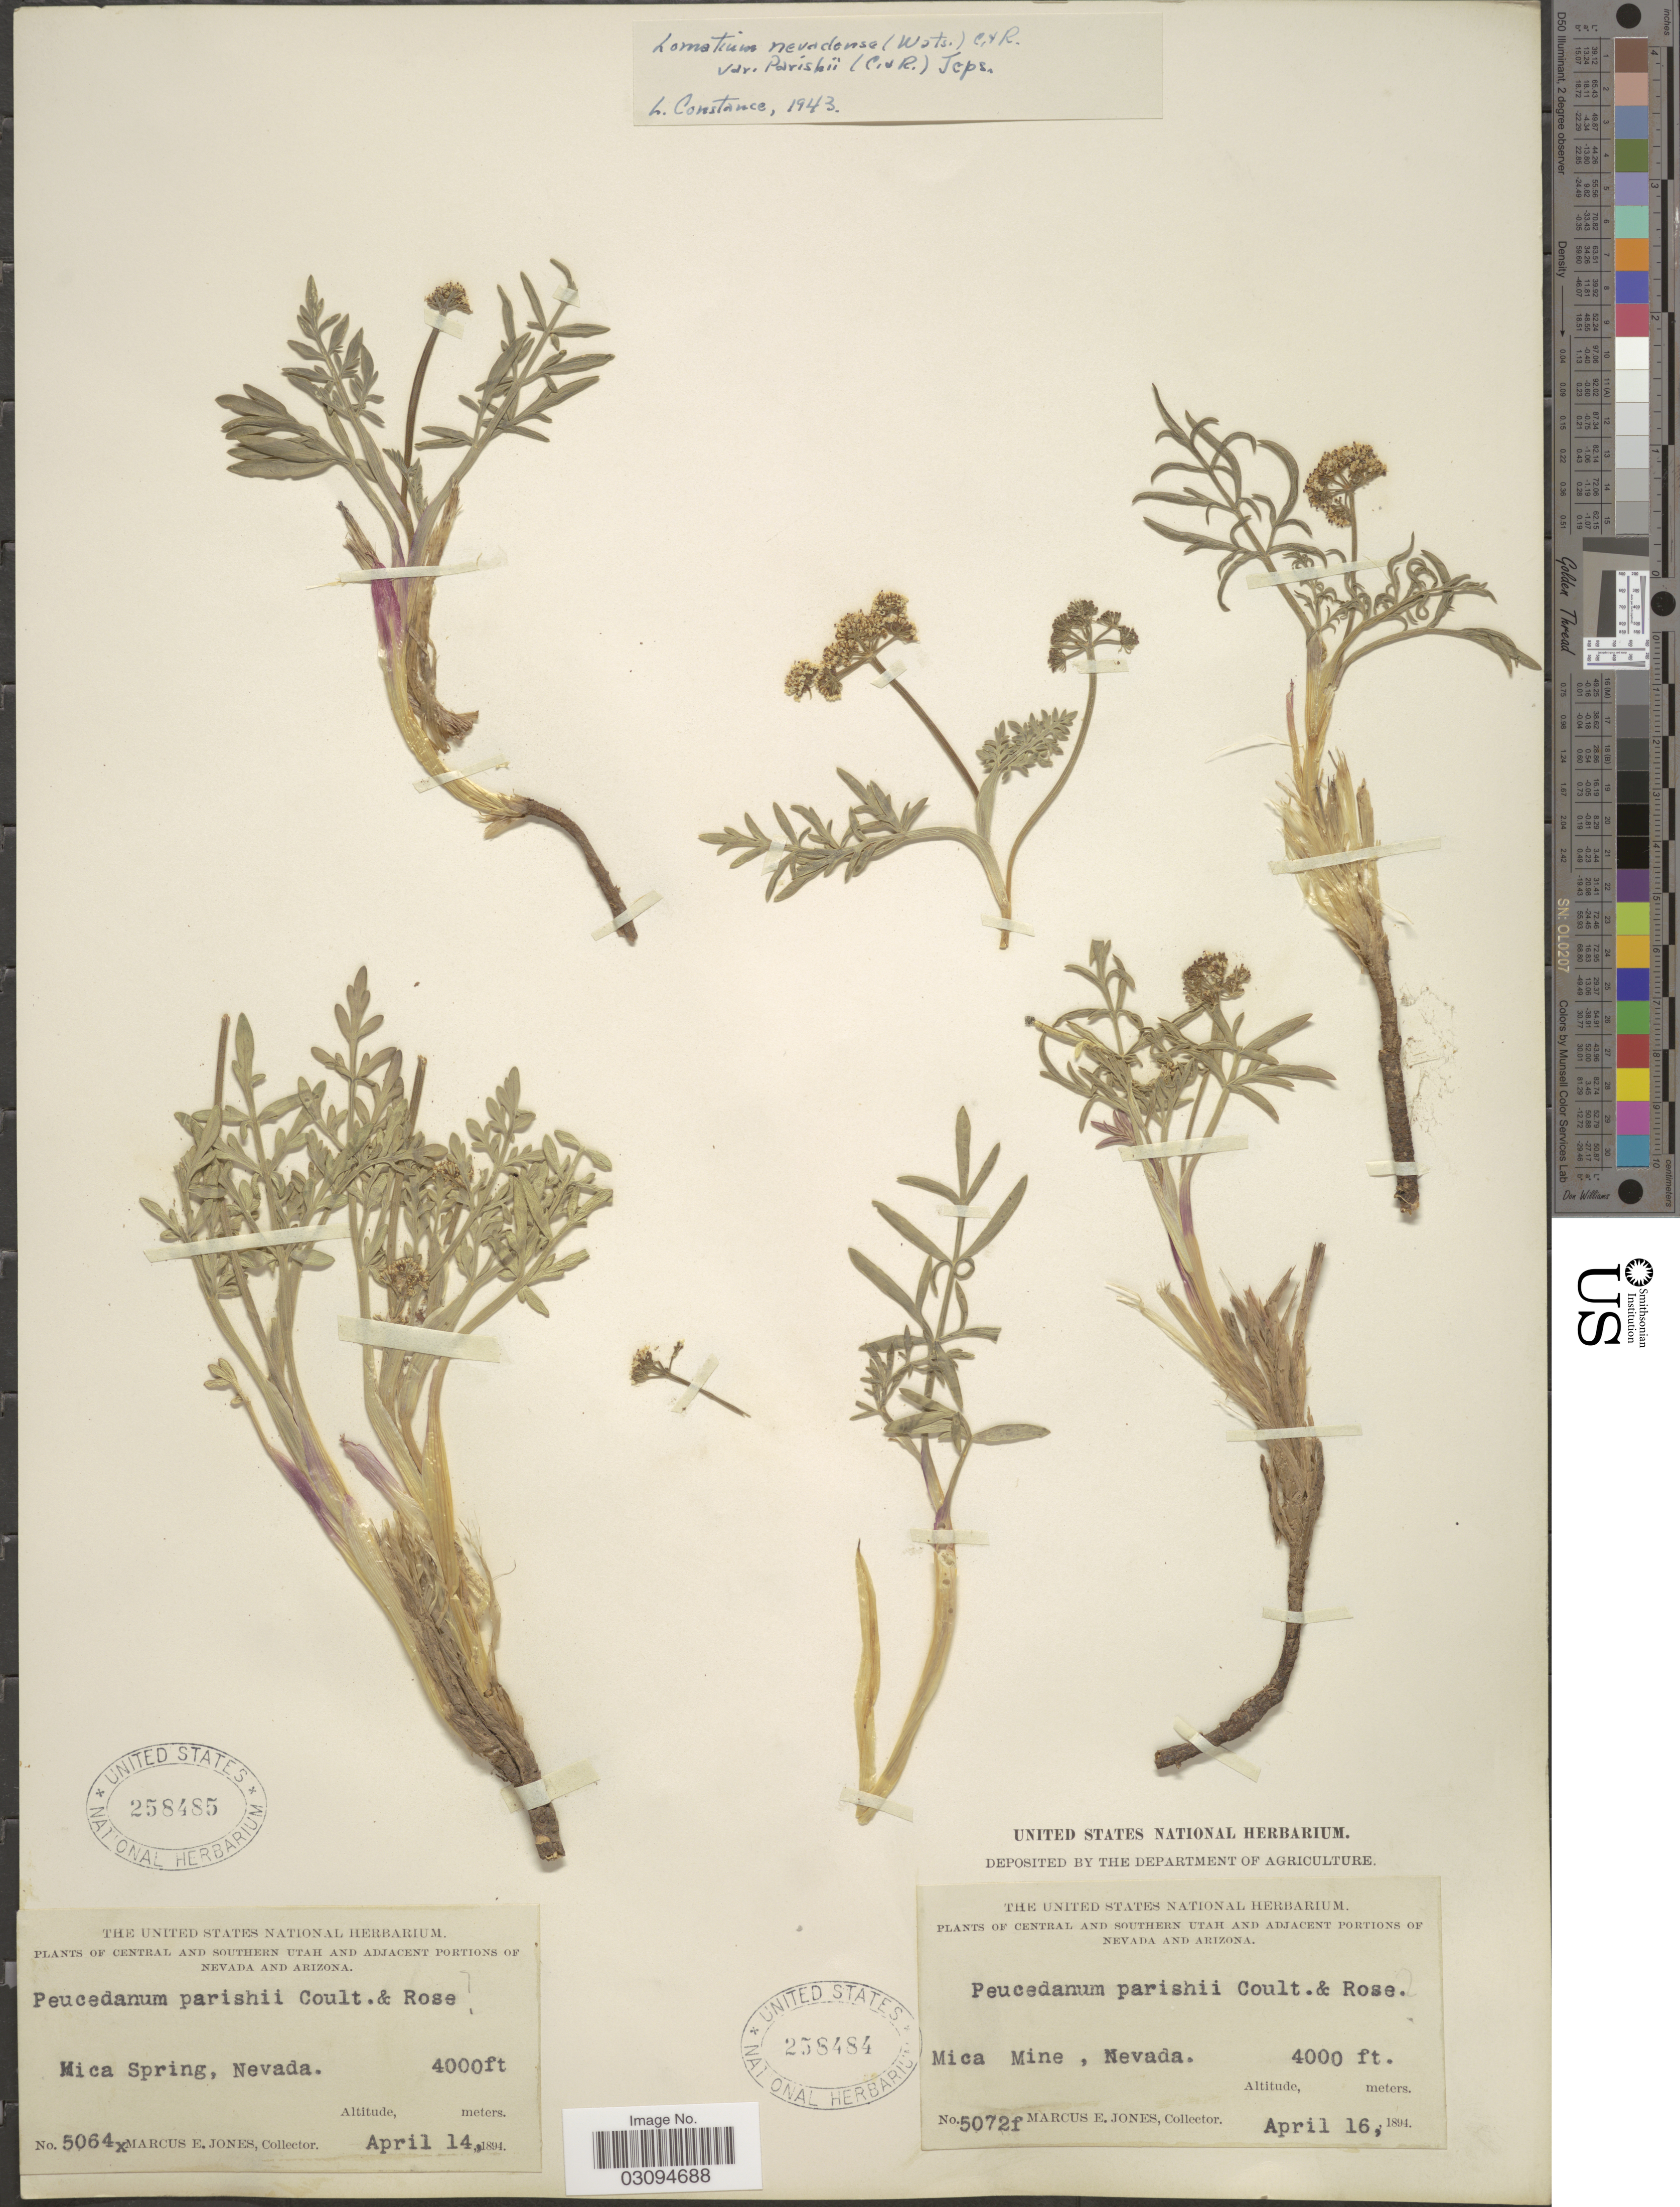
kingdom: Plantae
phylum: Tracheophyta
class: Magnoliopsida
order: Apiales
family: Apiaceae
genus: Lomatium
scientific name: Lomatium nevadense var. parishii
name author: (J.M. Coult. & Rose) Jeps.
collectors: M. E. Jones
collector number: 5064x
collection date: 1894-04-14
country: United States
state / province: Nevada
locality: Adjacent portions of Nevada. Mica Spring.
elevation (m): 1219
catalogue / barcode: US 258485-2